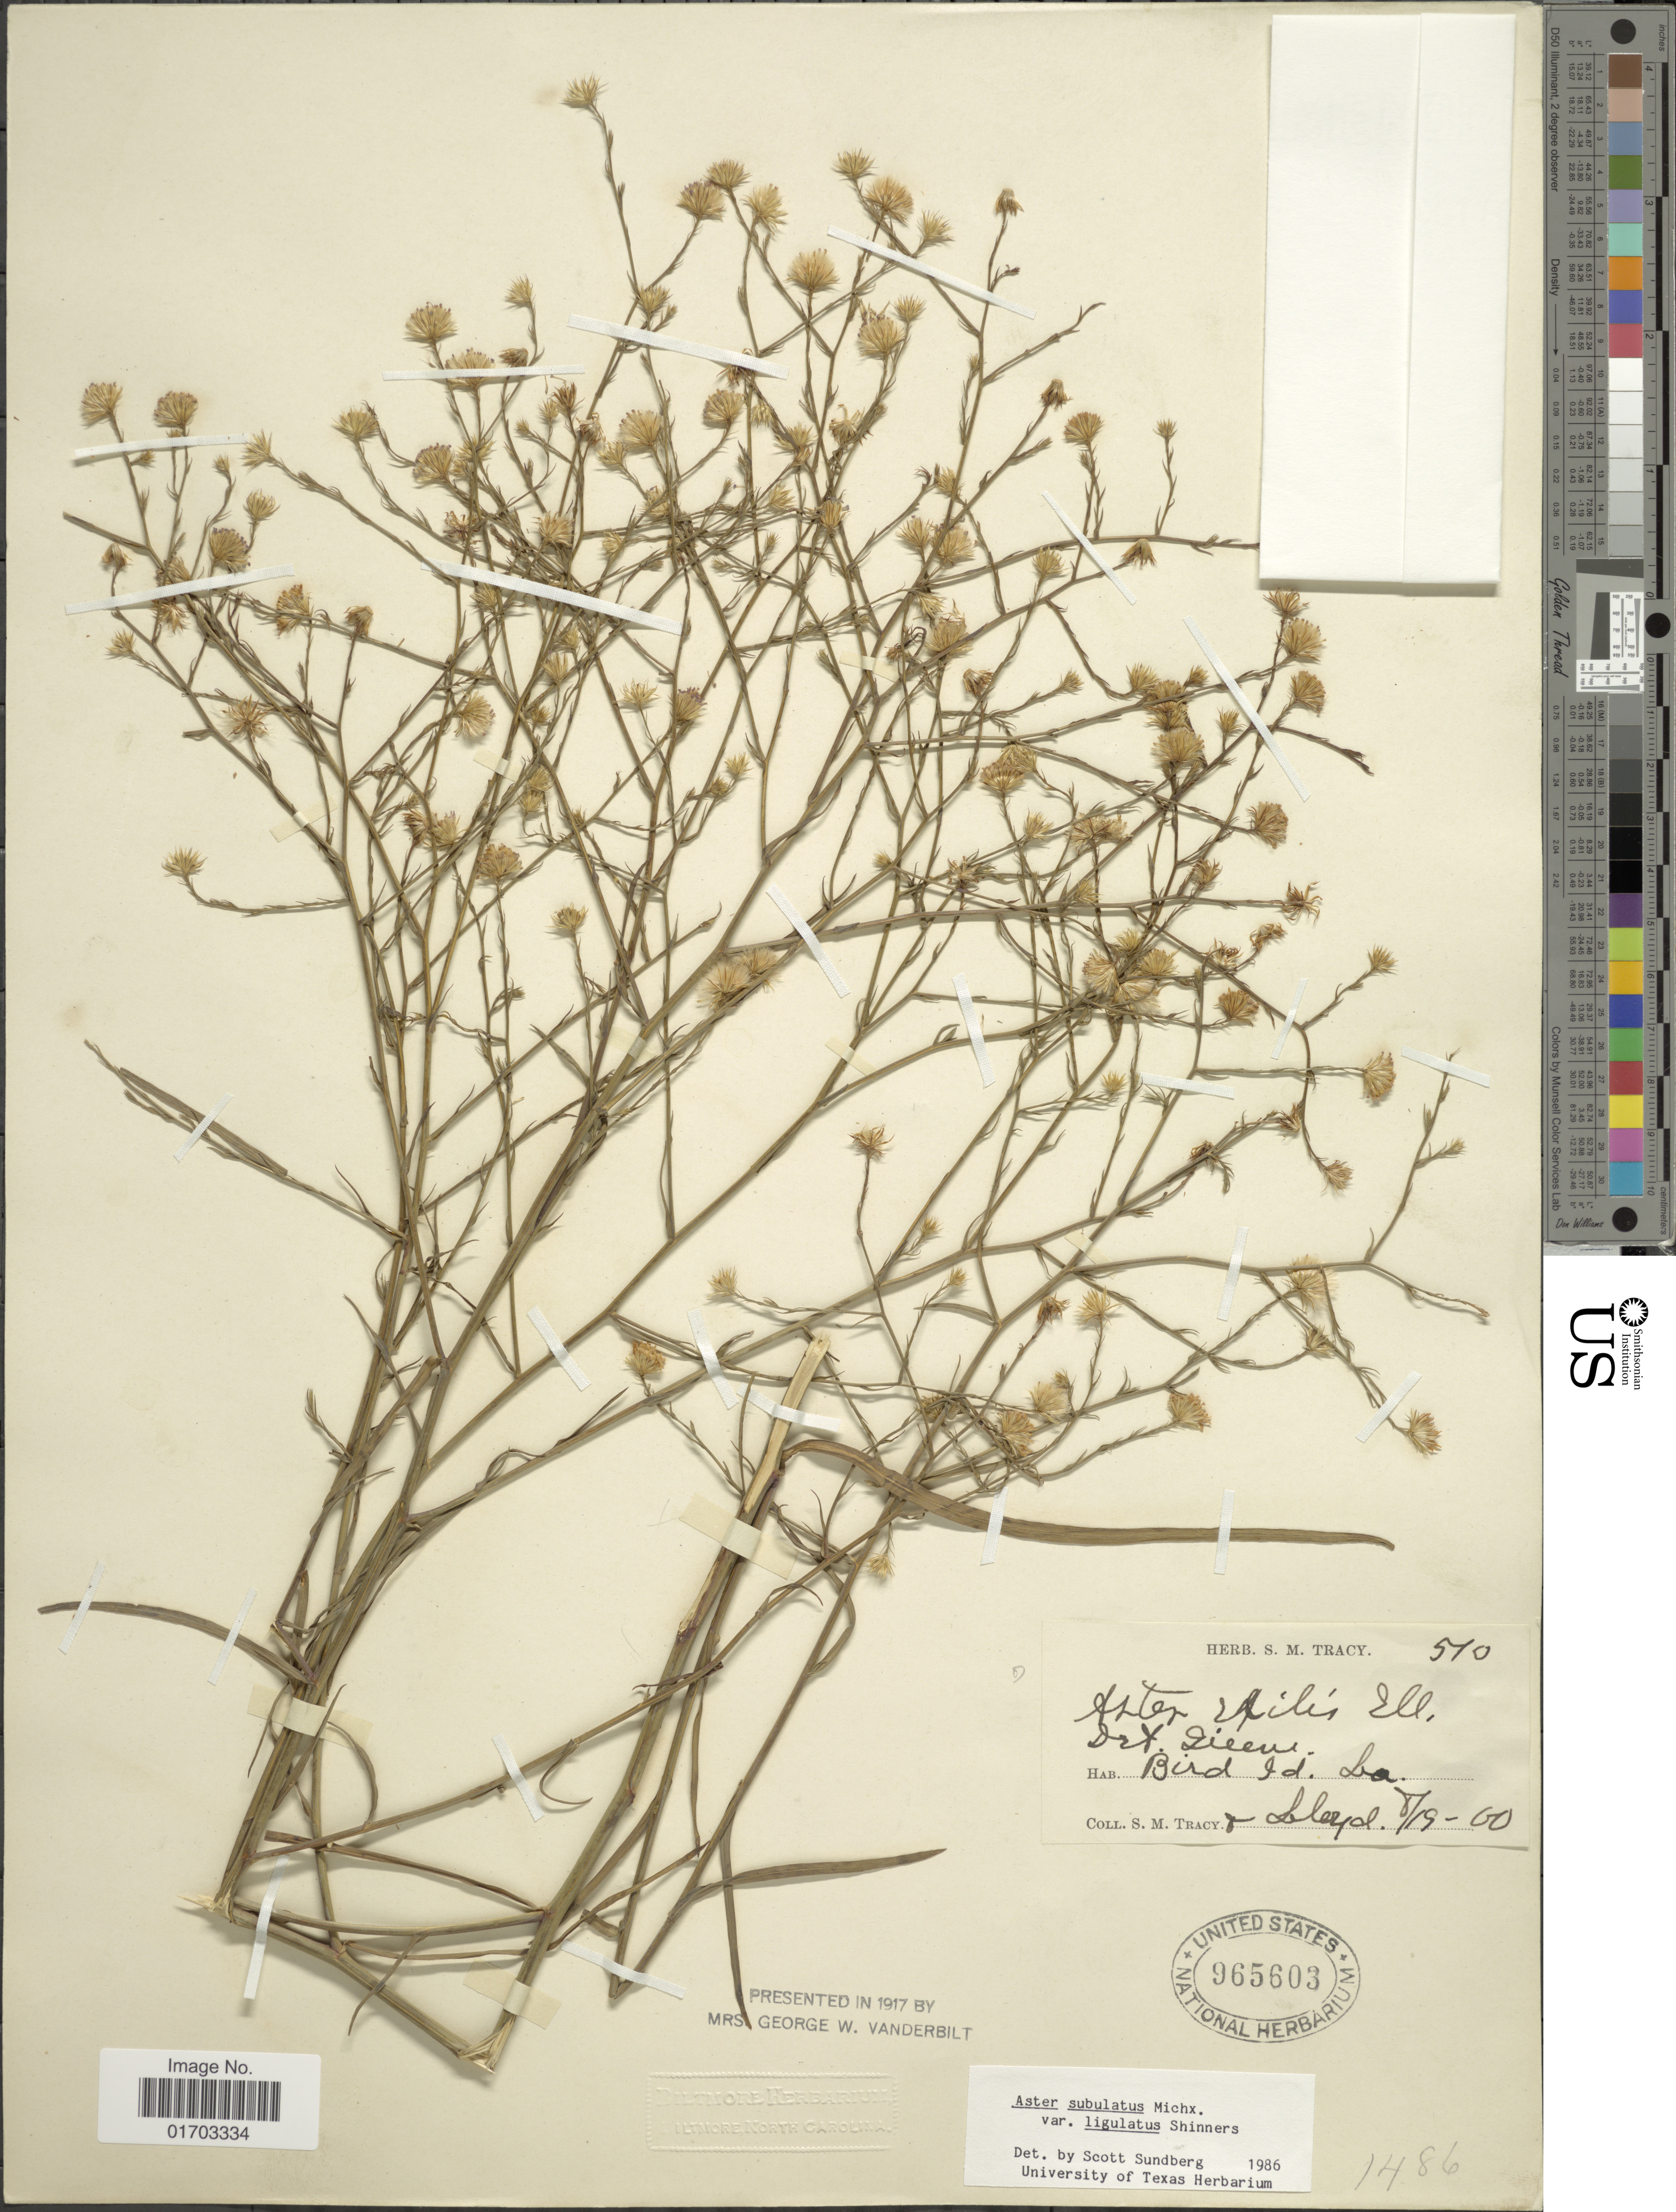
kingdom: Plantae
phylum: Tracheophyta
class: Magnoliopsida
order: Asterales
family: Asteraceae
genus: Symphyotrichum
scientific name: Symphyotrichum subulatum var. ligulatum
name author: (Shinners) S.D. Sundb.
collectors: S. M. Tracy & -- Lloyd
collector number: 510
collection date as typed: Transcribed d/m/y: 19/8/0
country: United States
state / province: Louisiana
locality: Drt Greene, Bird Id. La.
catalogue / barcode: US 965603